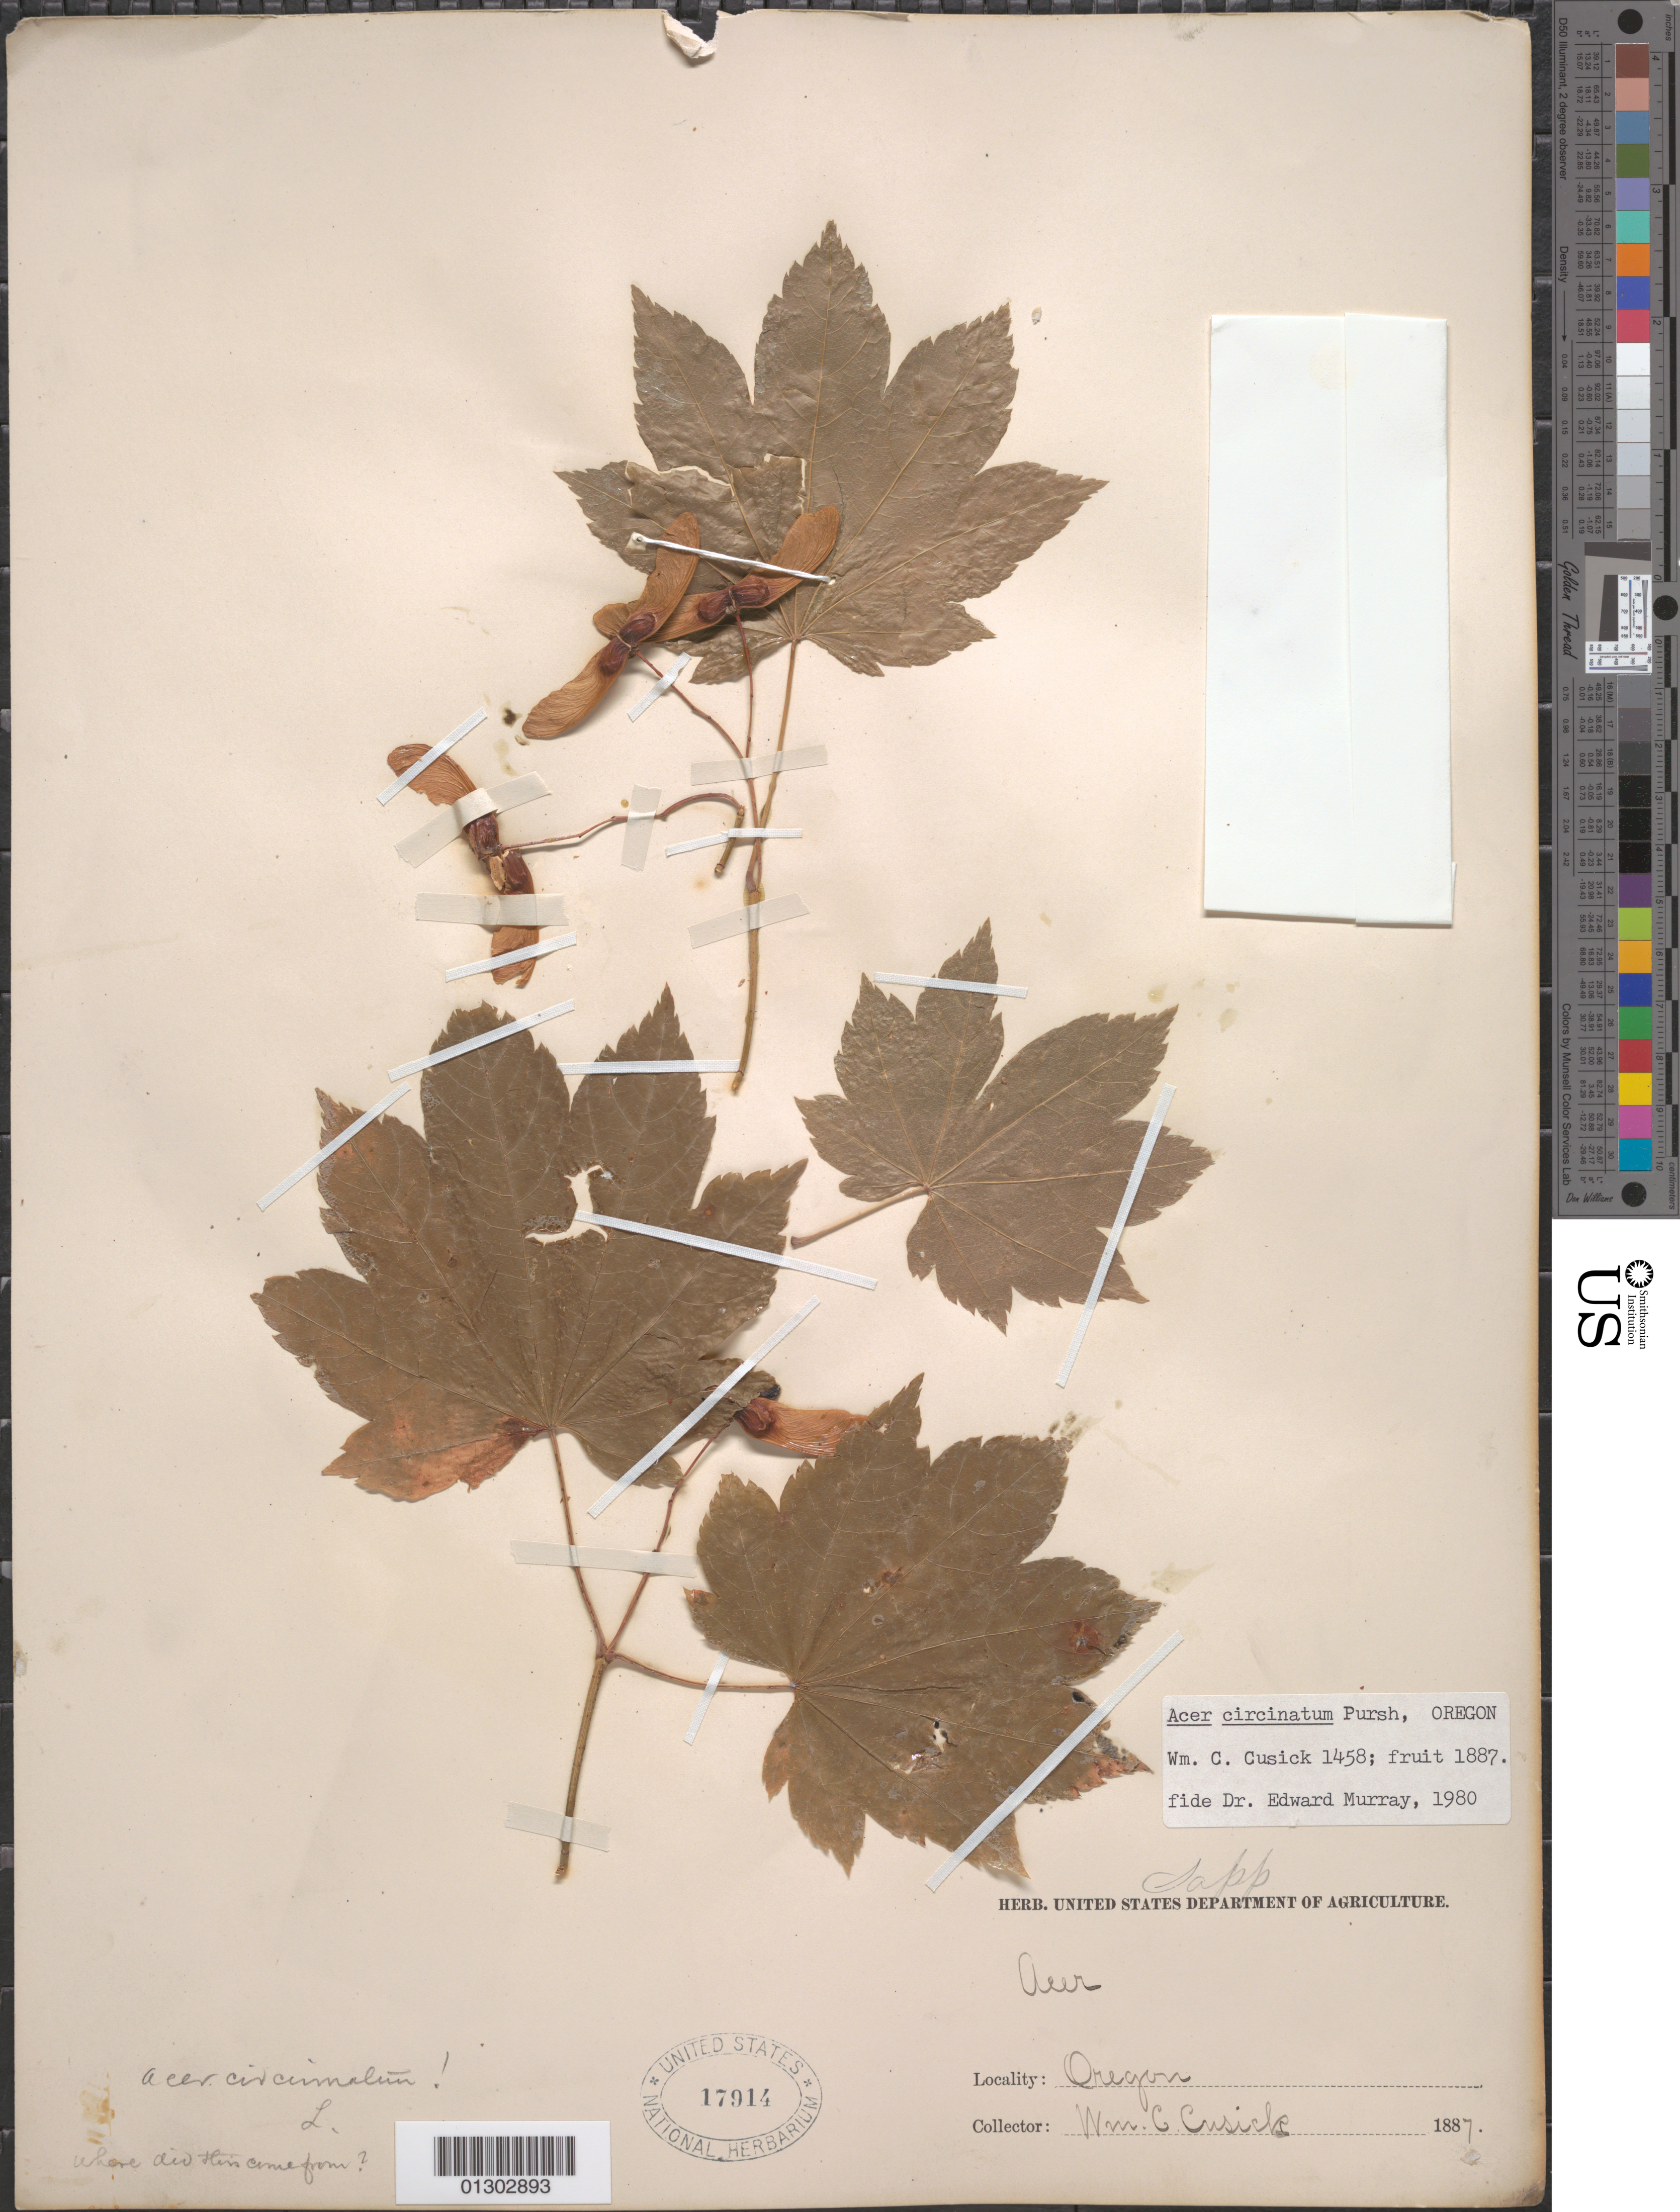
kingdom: Plantae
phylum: Tracheophyta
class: Magnoliopsida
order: Sapindales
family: Sapindaceae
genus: Acer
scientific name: Acer circinatum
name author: Pursh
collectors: W. C. Cusick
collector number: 1458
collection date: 1887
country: United States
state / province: Oregon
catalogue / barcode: US 17914